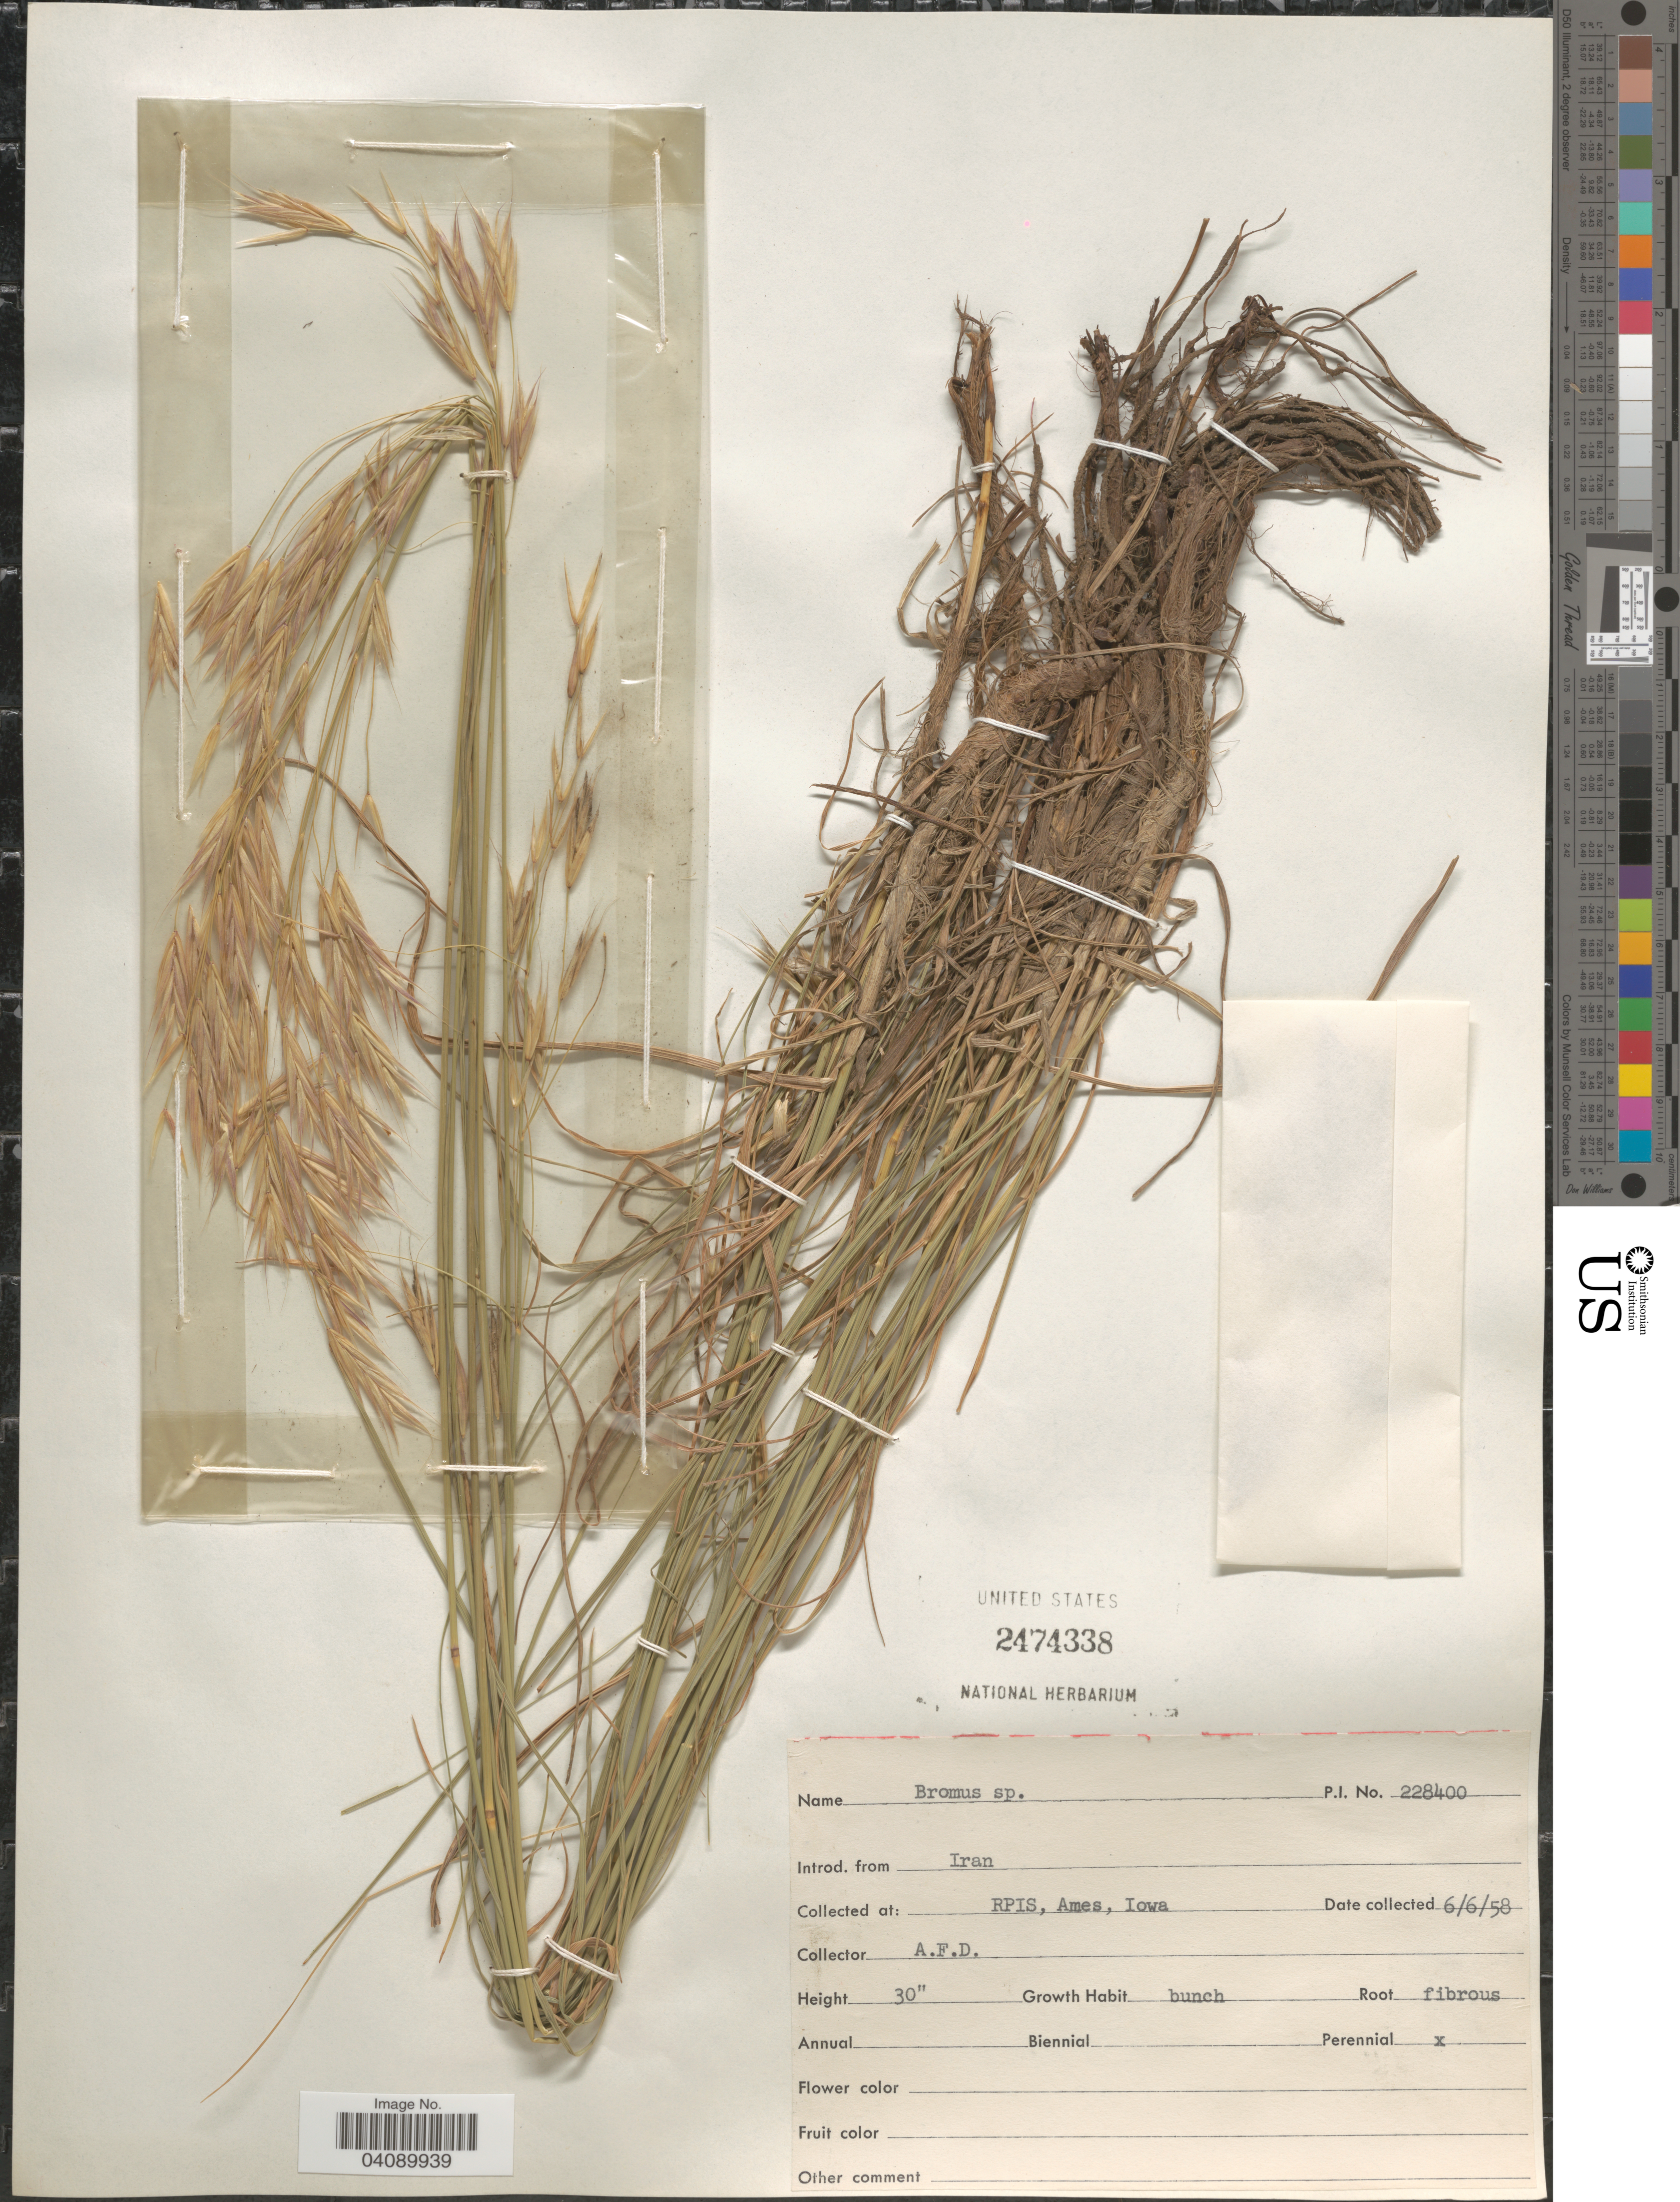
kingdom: Plantae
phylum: Tracheophyta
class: Liliopsida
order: Poales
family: Poaceae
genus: Bromus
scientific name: Bromus sp.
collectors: A. D.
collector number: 228400?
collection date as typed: Transcribed d/m/y: 6/6/58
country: United States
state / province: Iowa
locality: RPIS, Ames.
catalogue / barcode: US 2474338